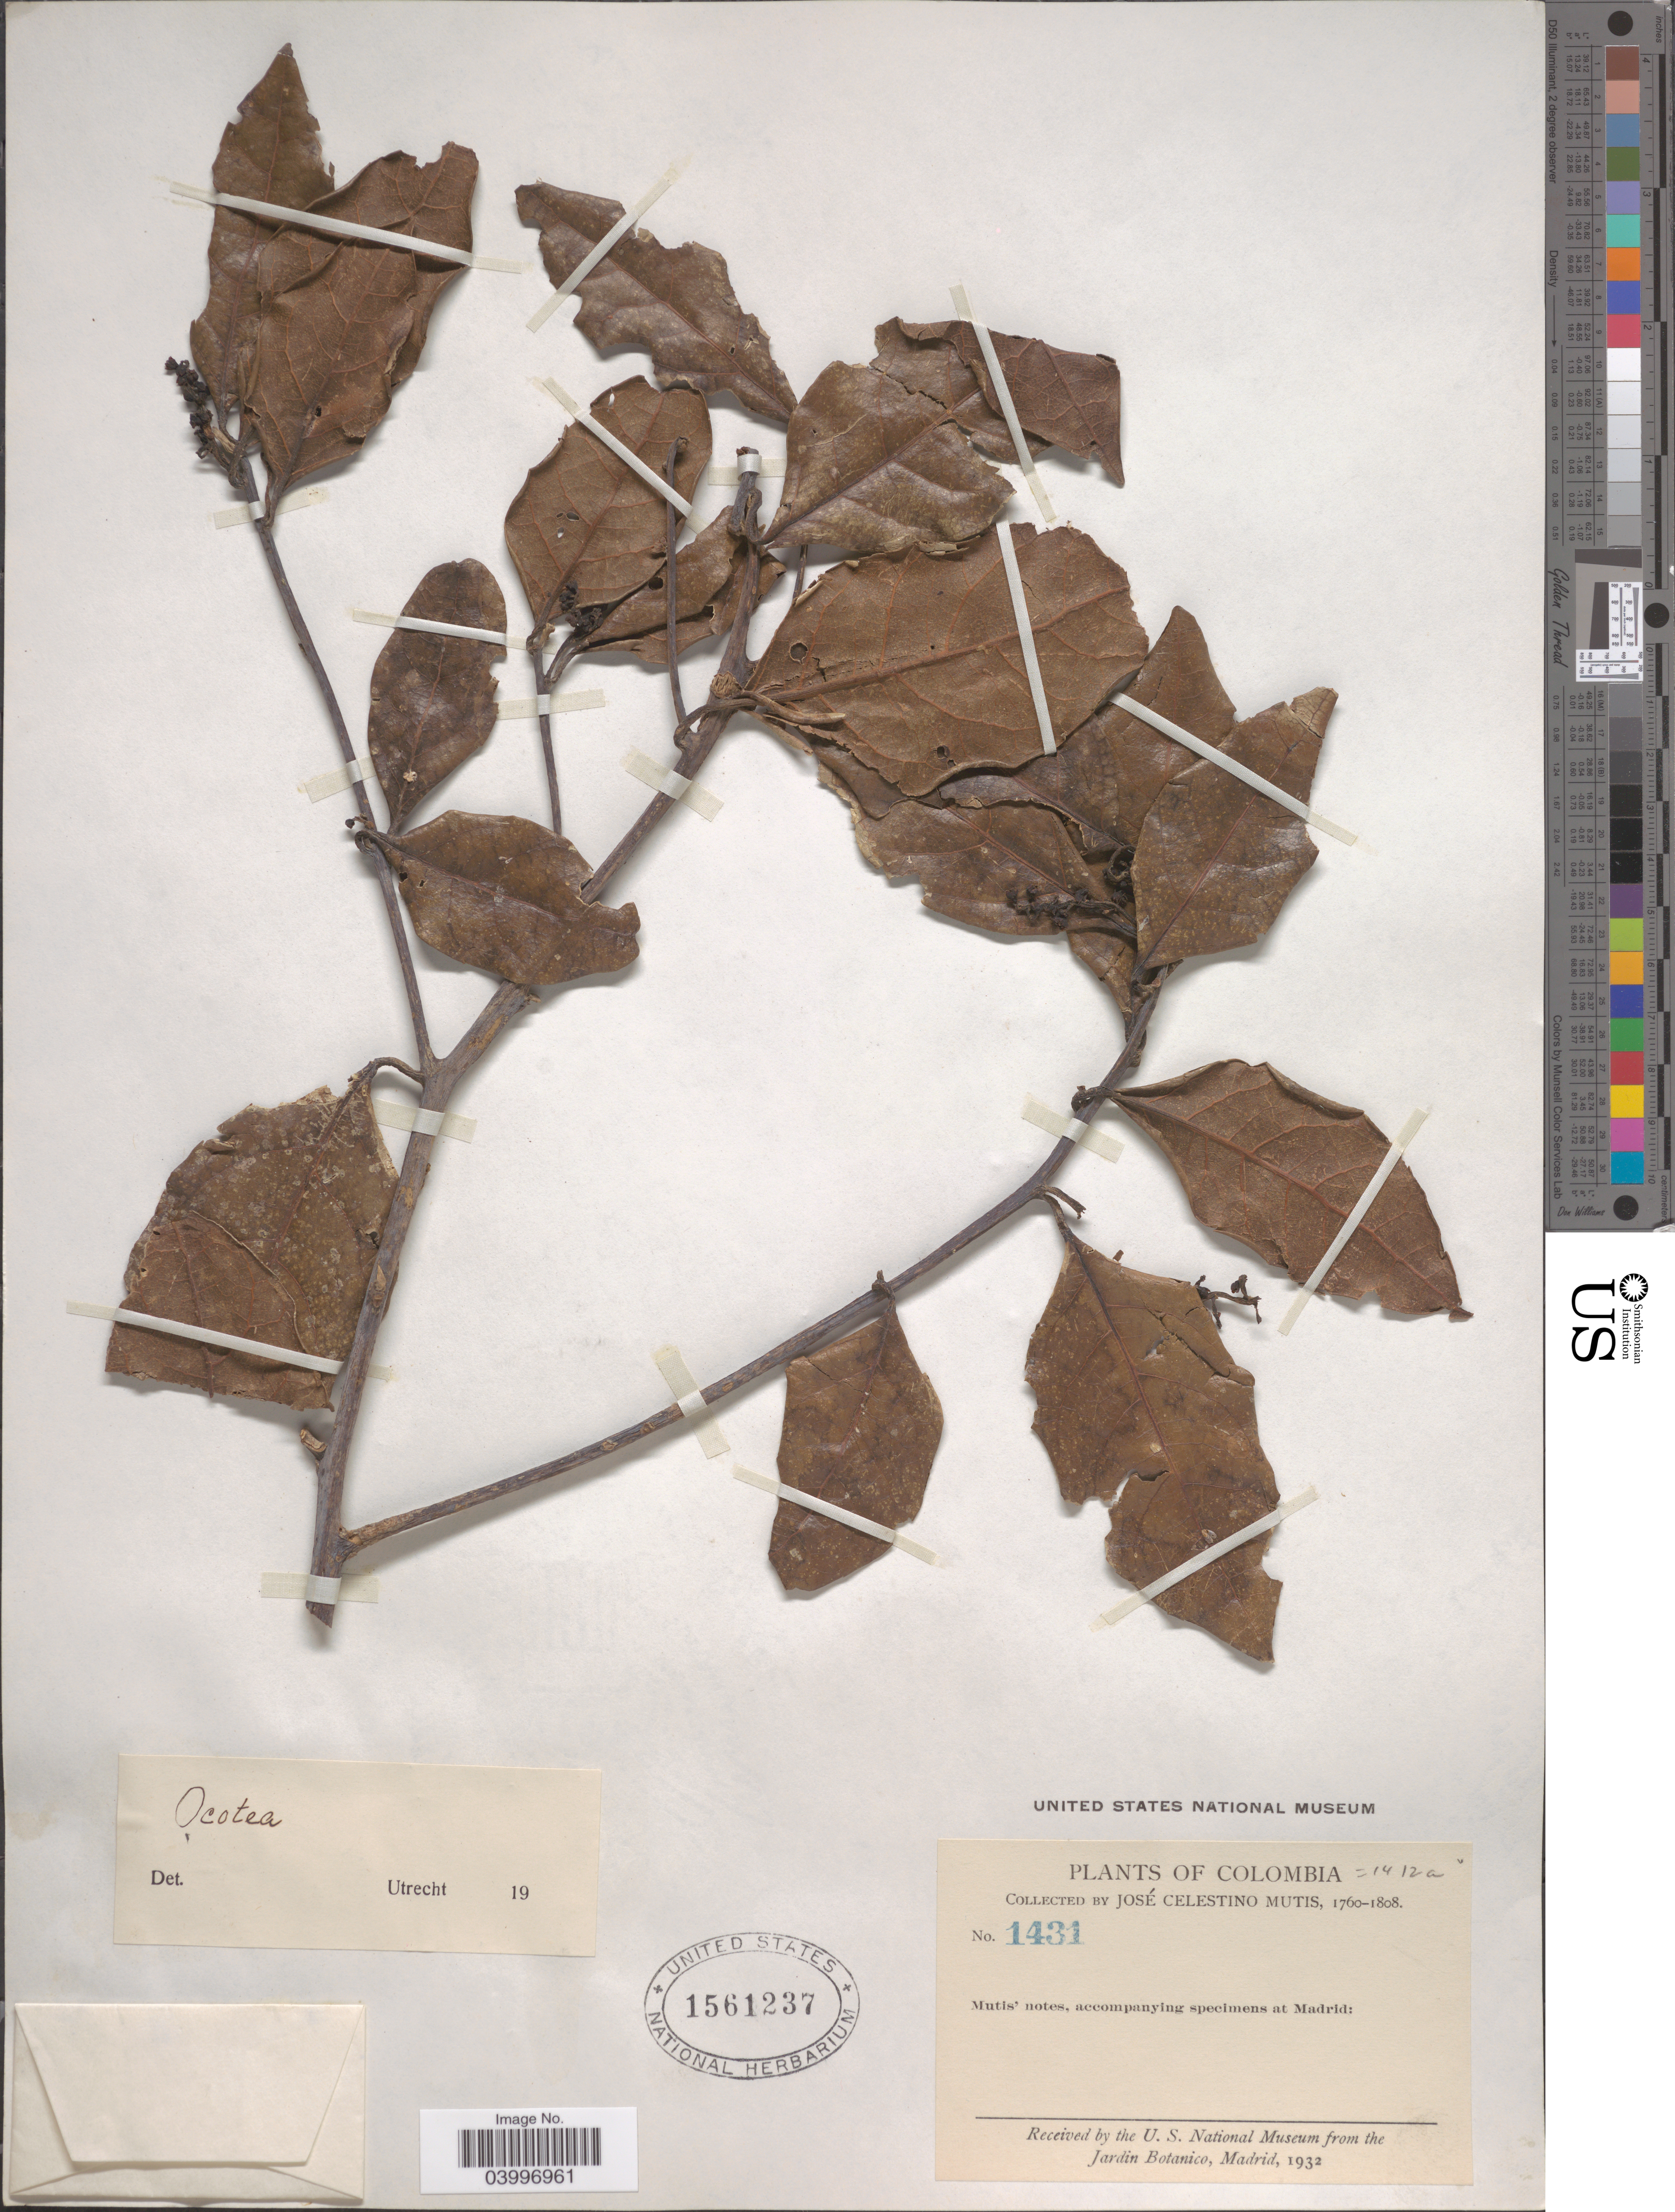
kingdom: Plantae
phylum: Tracheophyta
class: Magnoliopsida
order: Laurales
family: Lauraceae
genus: Ocotea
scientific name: Ocotea sp.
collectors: J. C. B. Mutis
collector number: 1431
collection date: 1760/1808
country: Colombia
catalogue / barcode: US 1561237